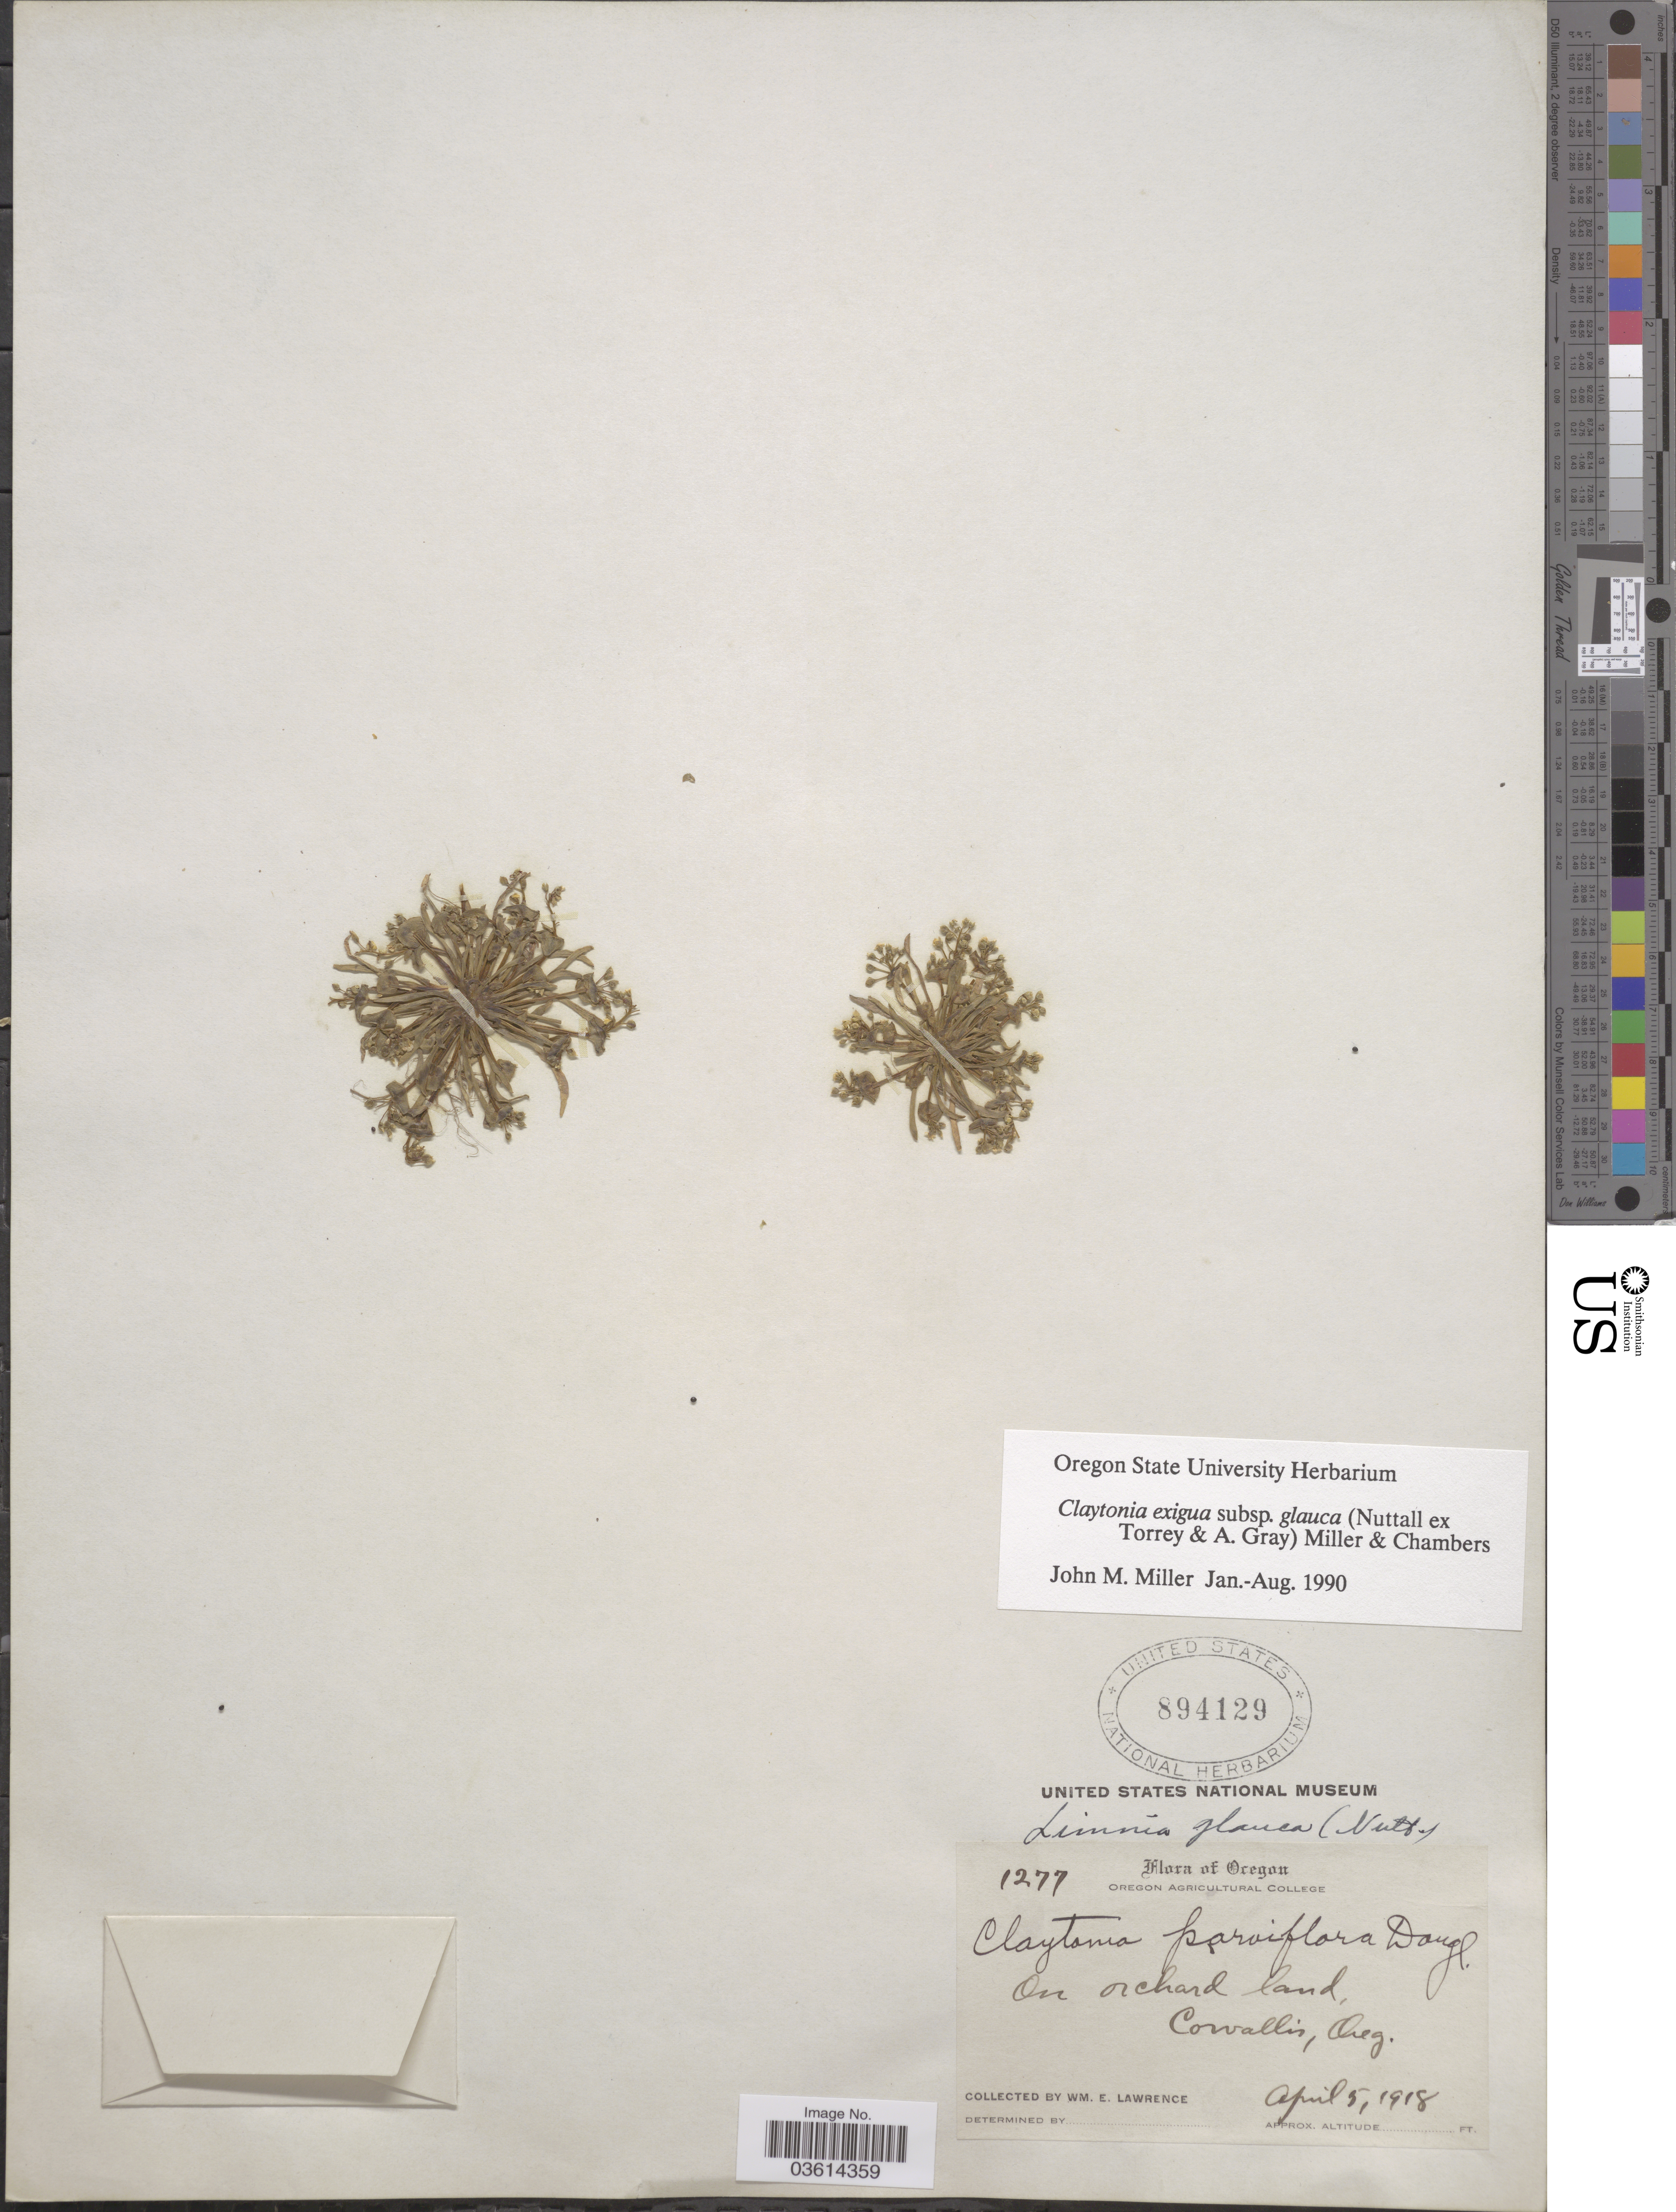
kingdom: Plantae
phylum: Tracheophyta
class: Magnoliopsida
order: Caryophyllales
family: Montiaceae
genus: Claytonia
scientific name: Claytonia exigua subsp. glauca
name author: (Nutt. ex Torr. & A. Gray) Mill. & Ch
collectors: W. Lawrence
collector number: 1277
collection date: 1918-04-05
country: United States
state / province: Oregon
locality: On orchard land, Corvallis.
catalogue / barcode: US 894129